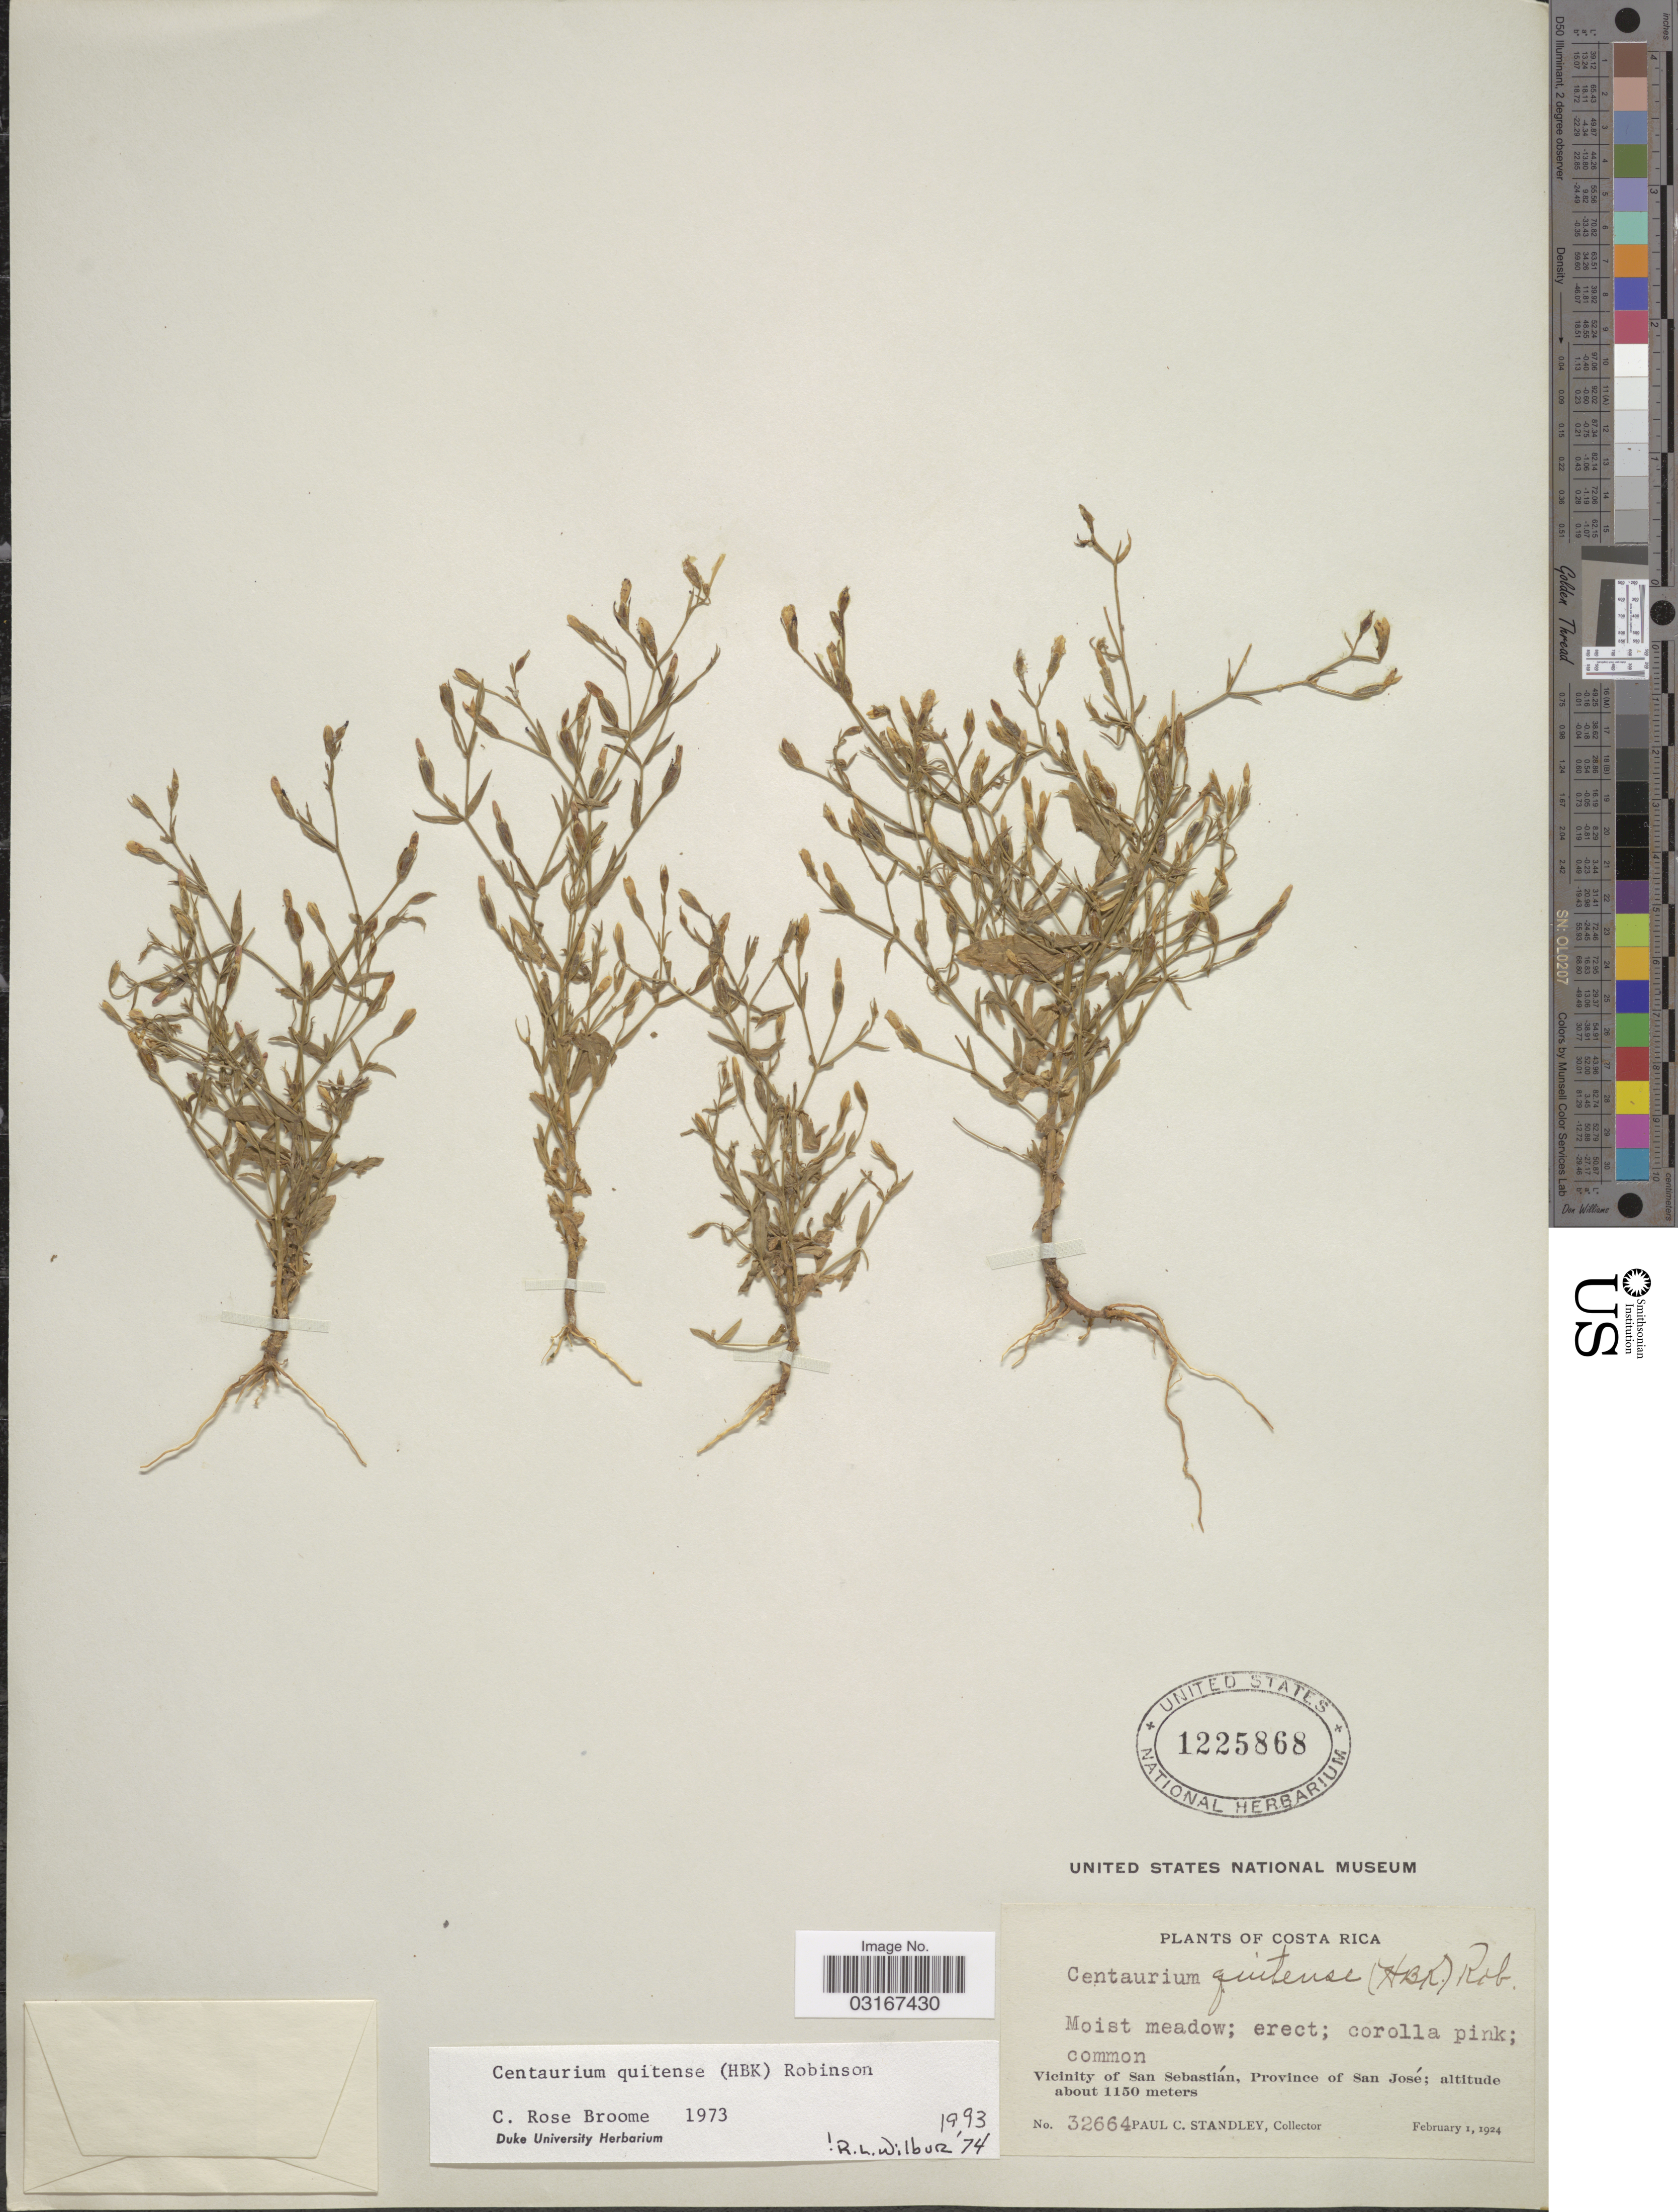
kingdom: Plantae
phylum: Tracheophyta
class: Magnoliopsida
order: Gentianales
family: Gentianaceae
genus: Centaurium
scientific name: Centaurium quitense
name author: (Kunth) B.L. Rob.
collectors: P. C. Standley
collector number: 32664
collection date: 1924-02-01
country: Costa Rica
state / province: San José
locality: Vicinity of San Sebastían.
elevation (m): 1150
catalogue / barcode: US 1225868